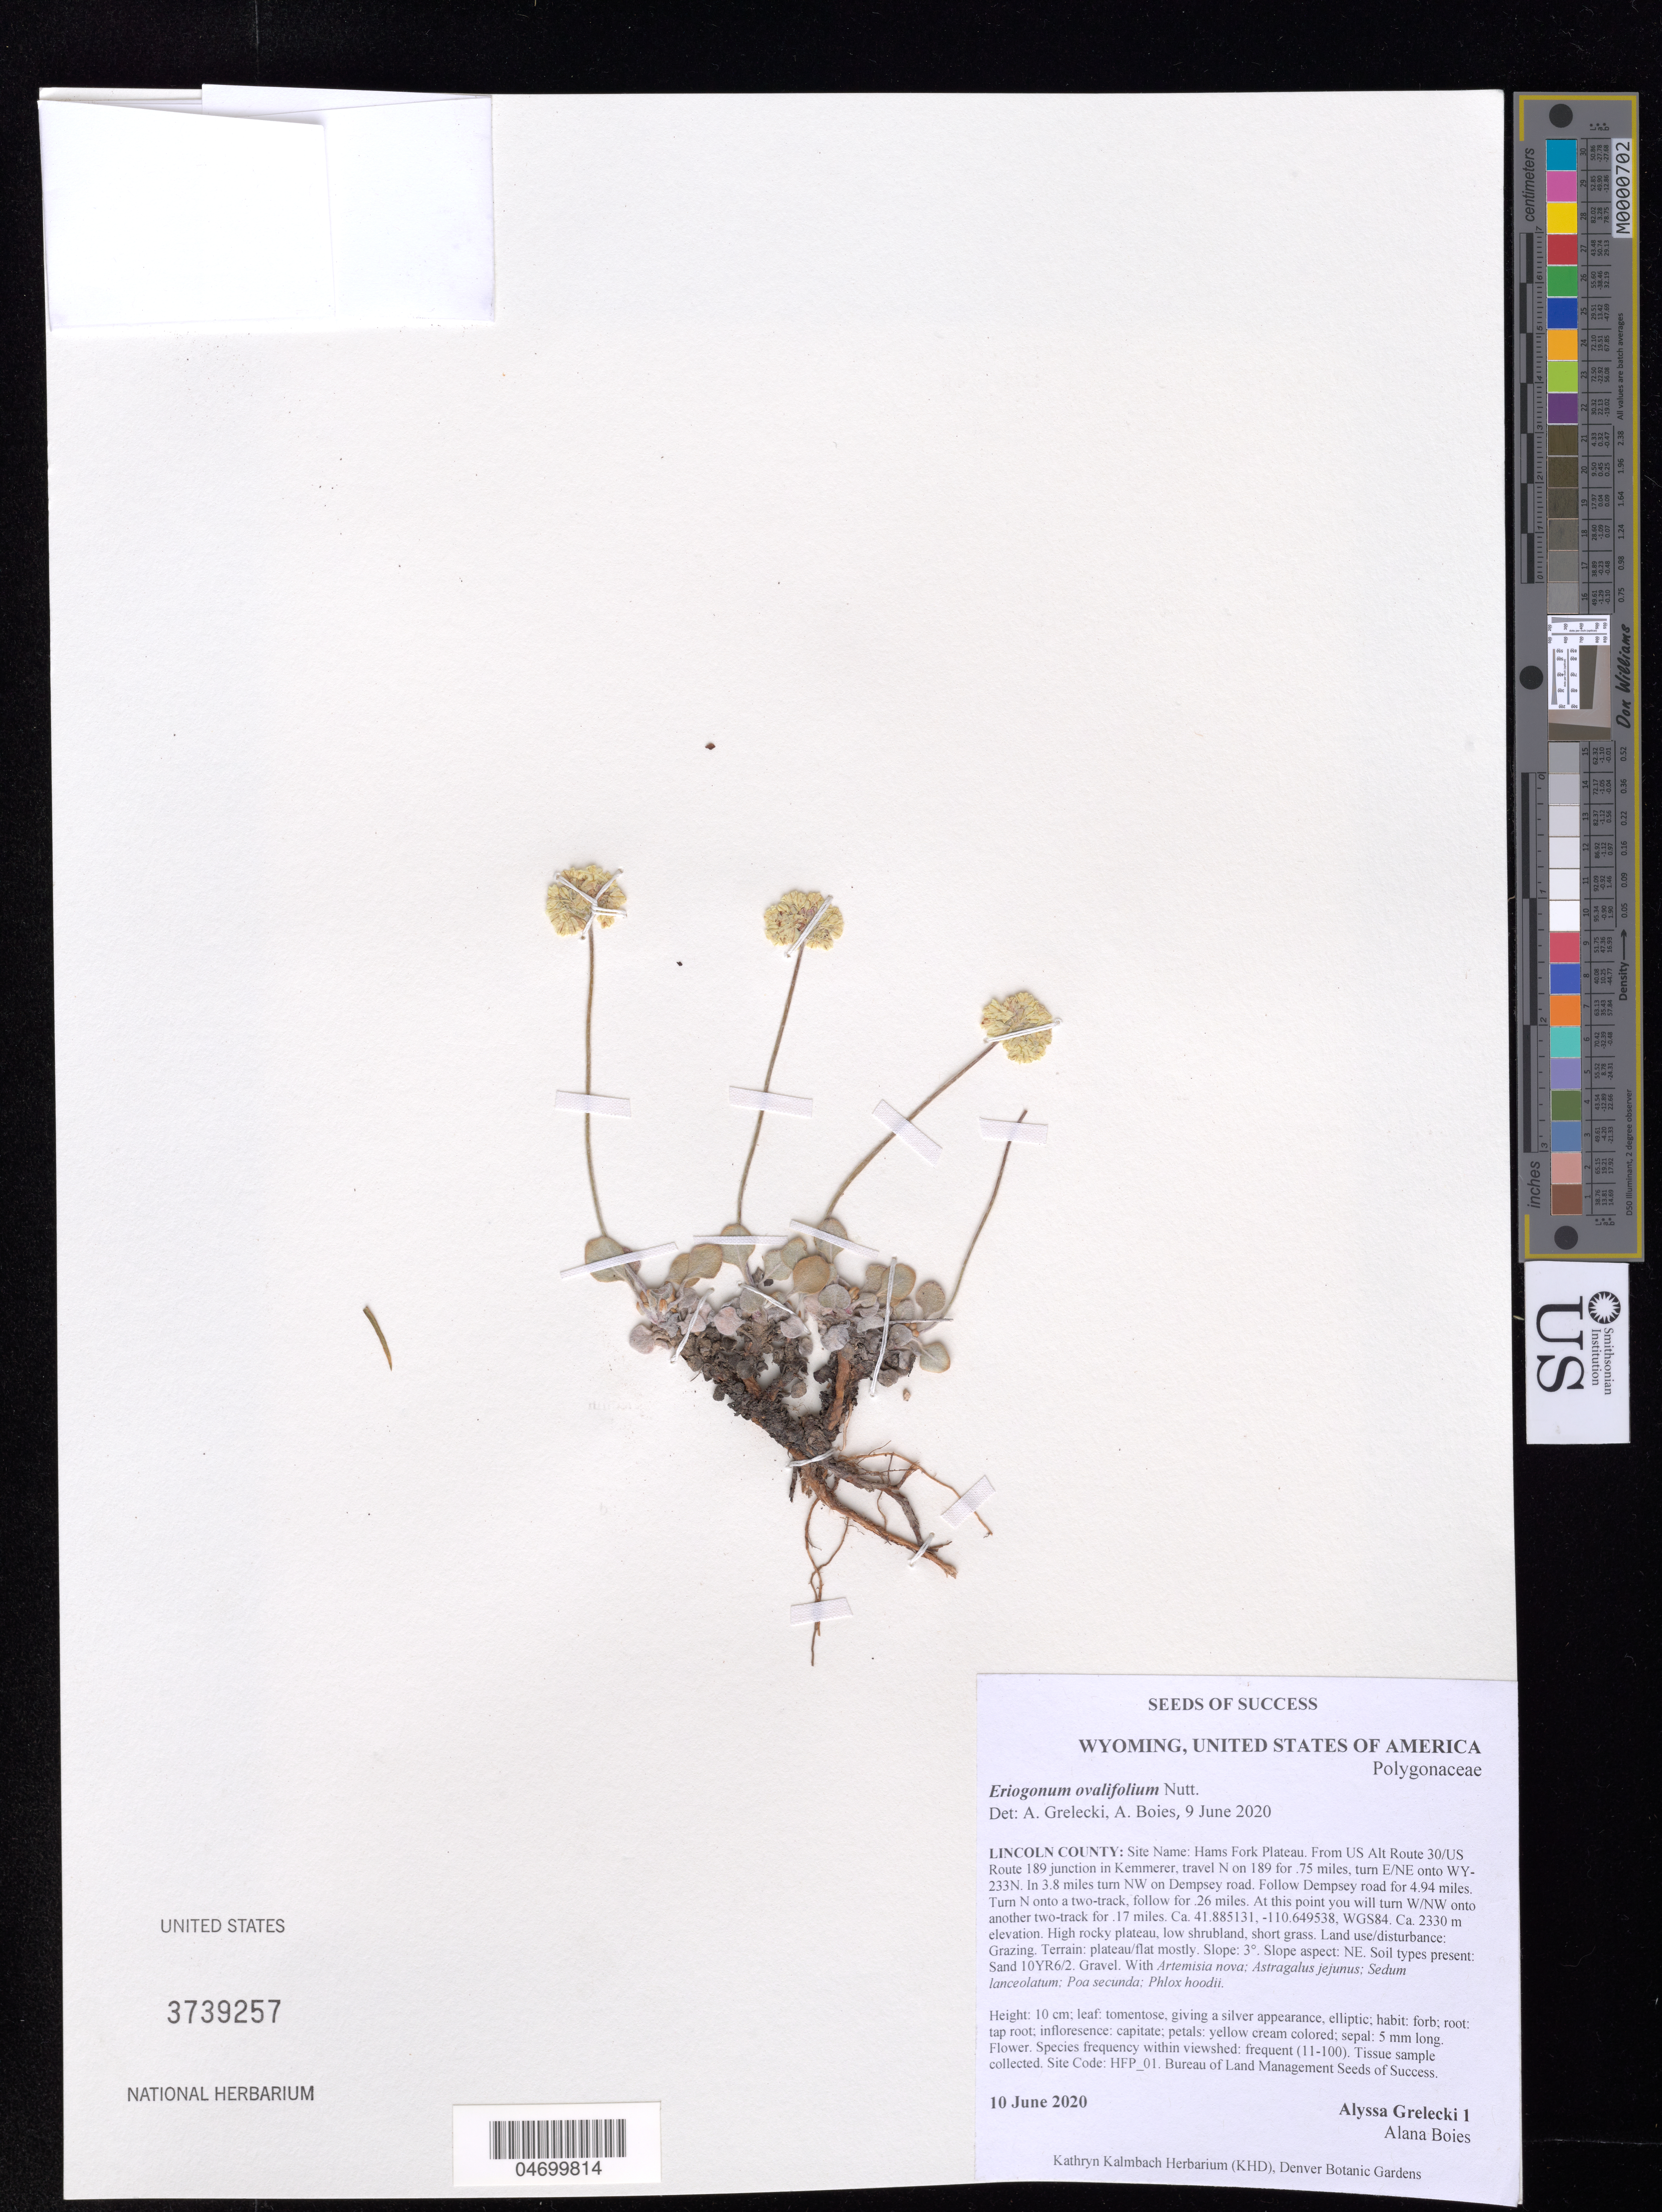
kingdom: Plantae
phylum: Tracheophyta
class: Magnoliopsida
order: Caryophyllales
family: Polygonaceae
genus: Eriogonum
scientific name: Eriogonum ovalifolium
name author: Nutt.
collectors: A. Grelecki & A. Boies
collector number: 1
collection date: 2020-06-10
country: United States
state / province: Wyoming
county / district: Lincoln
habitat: High rocky plateau, low shrubland, short grass.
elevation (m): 2330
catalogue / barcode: US 3739257